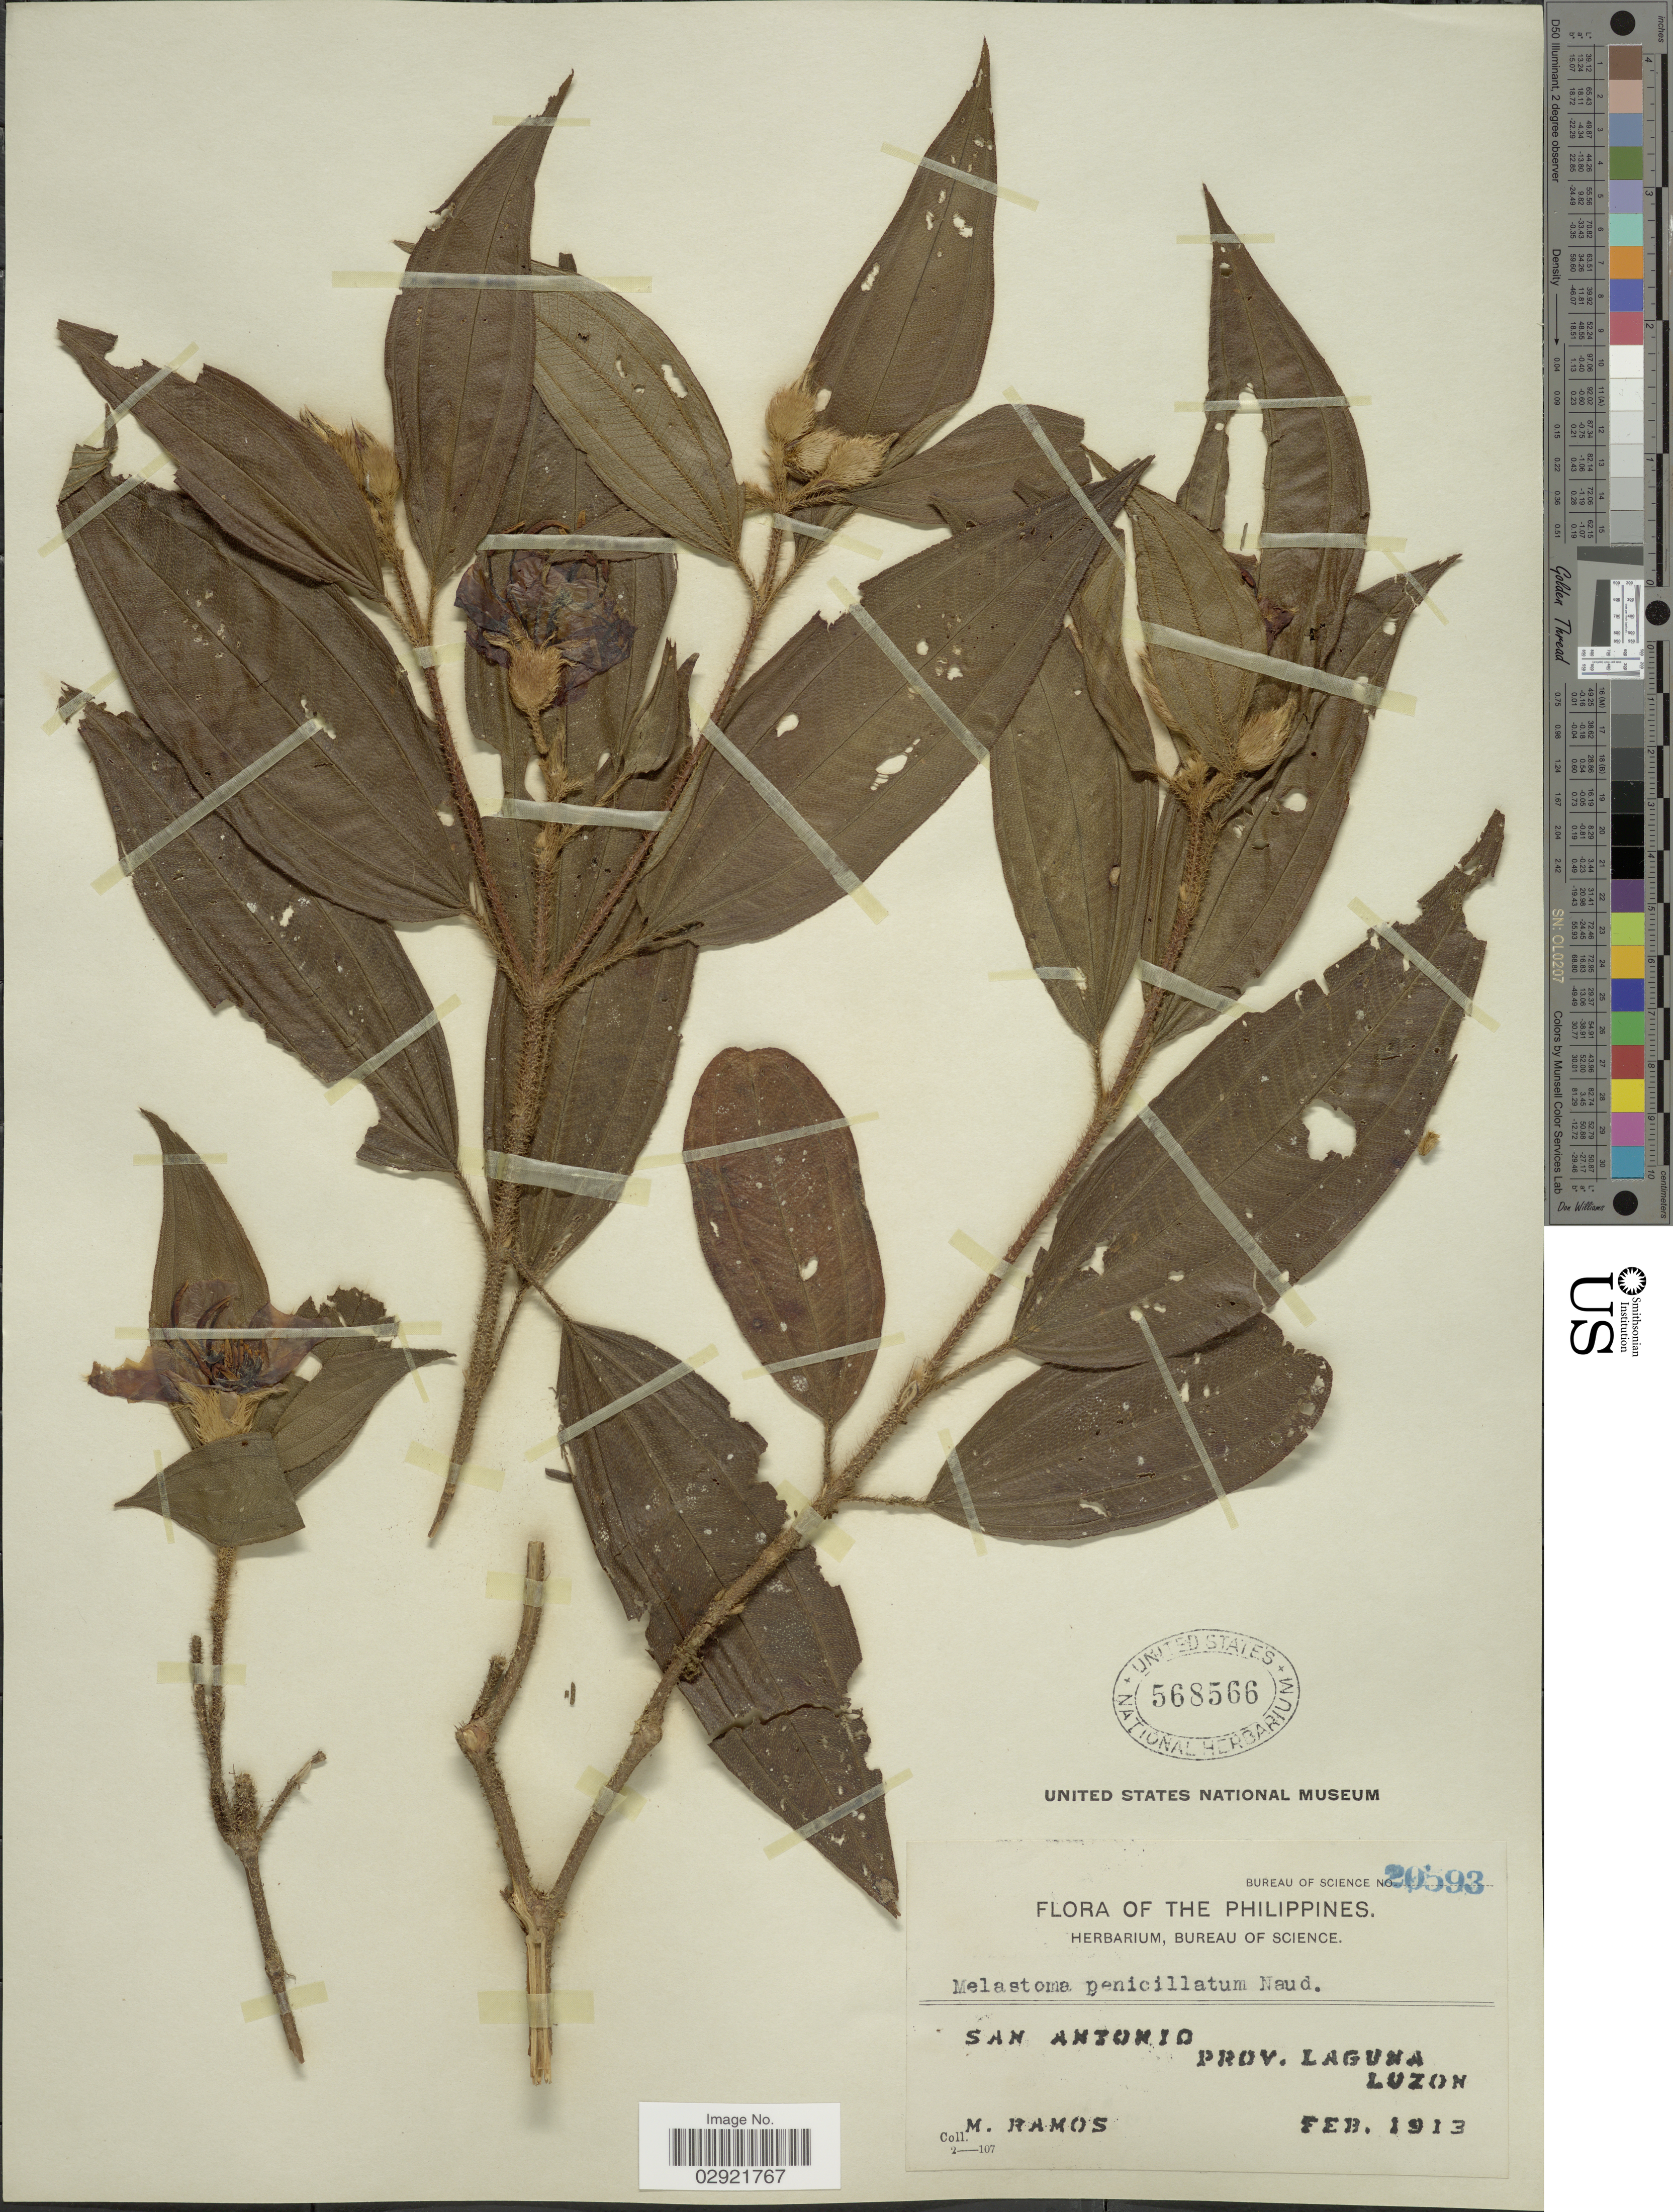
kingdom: Plantae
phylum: Tracheophyta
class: Magnoliopsida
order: Myrtales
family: Melastomataceae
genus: Melastoma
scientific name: Melastoma crinitum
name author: Roxb.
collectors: M. Ramos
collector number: Bureau of Science 20593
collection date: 1913-02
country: Philippines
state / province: Calabarzon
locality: San Antonio. Prov. Laguna. Luzon.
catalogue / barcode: US 568566